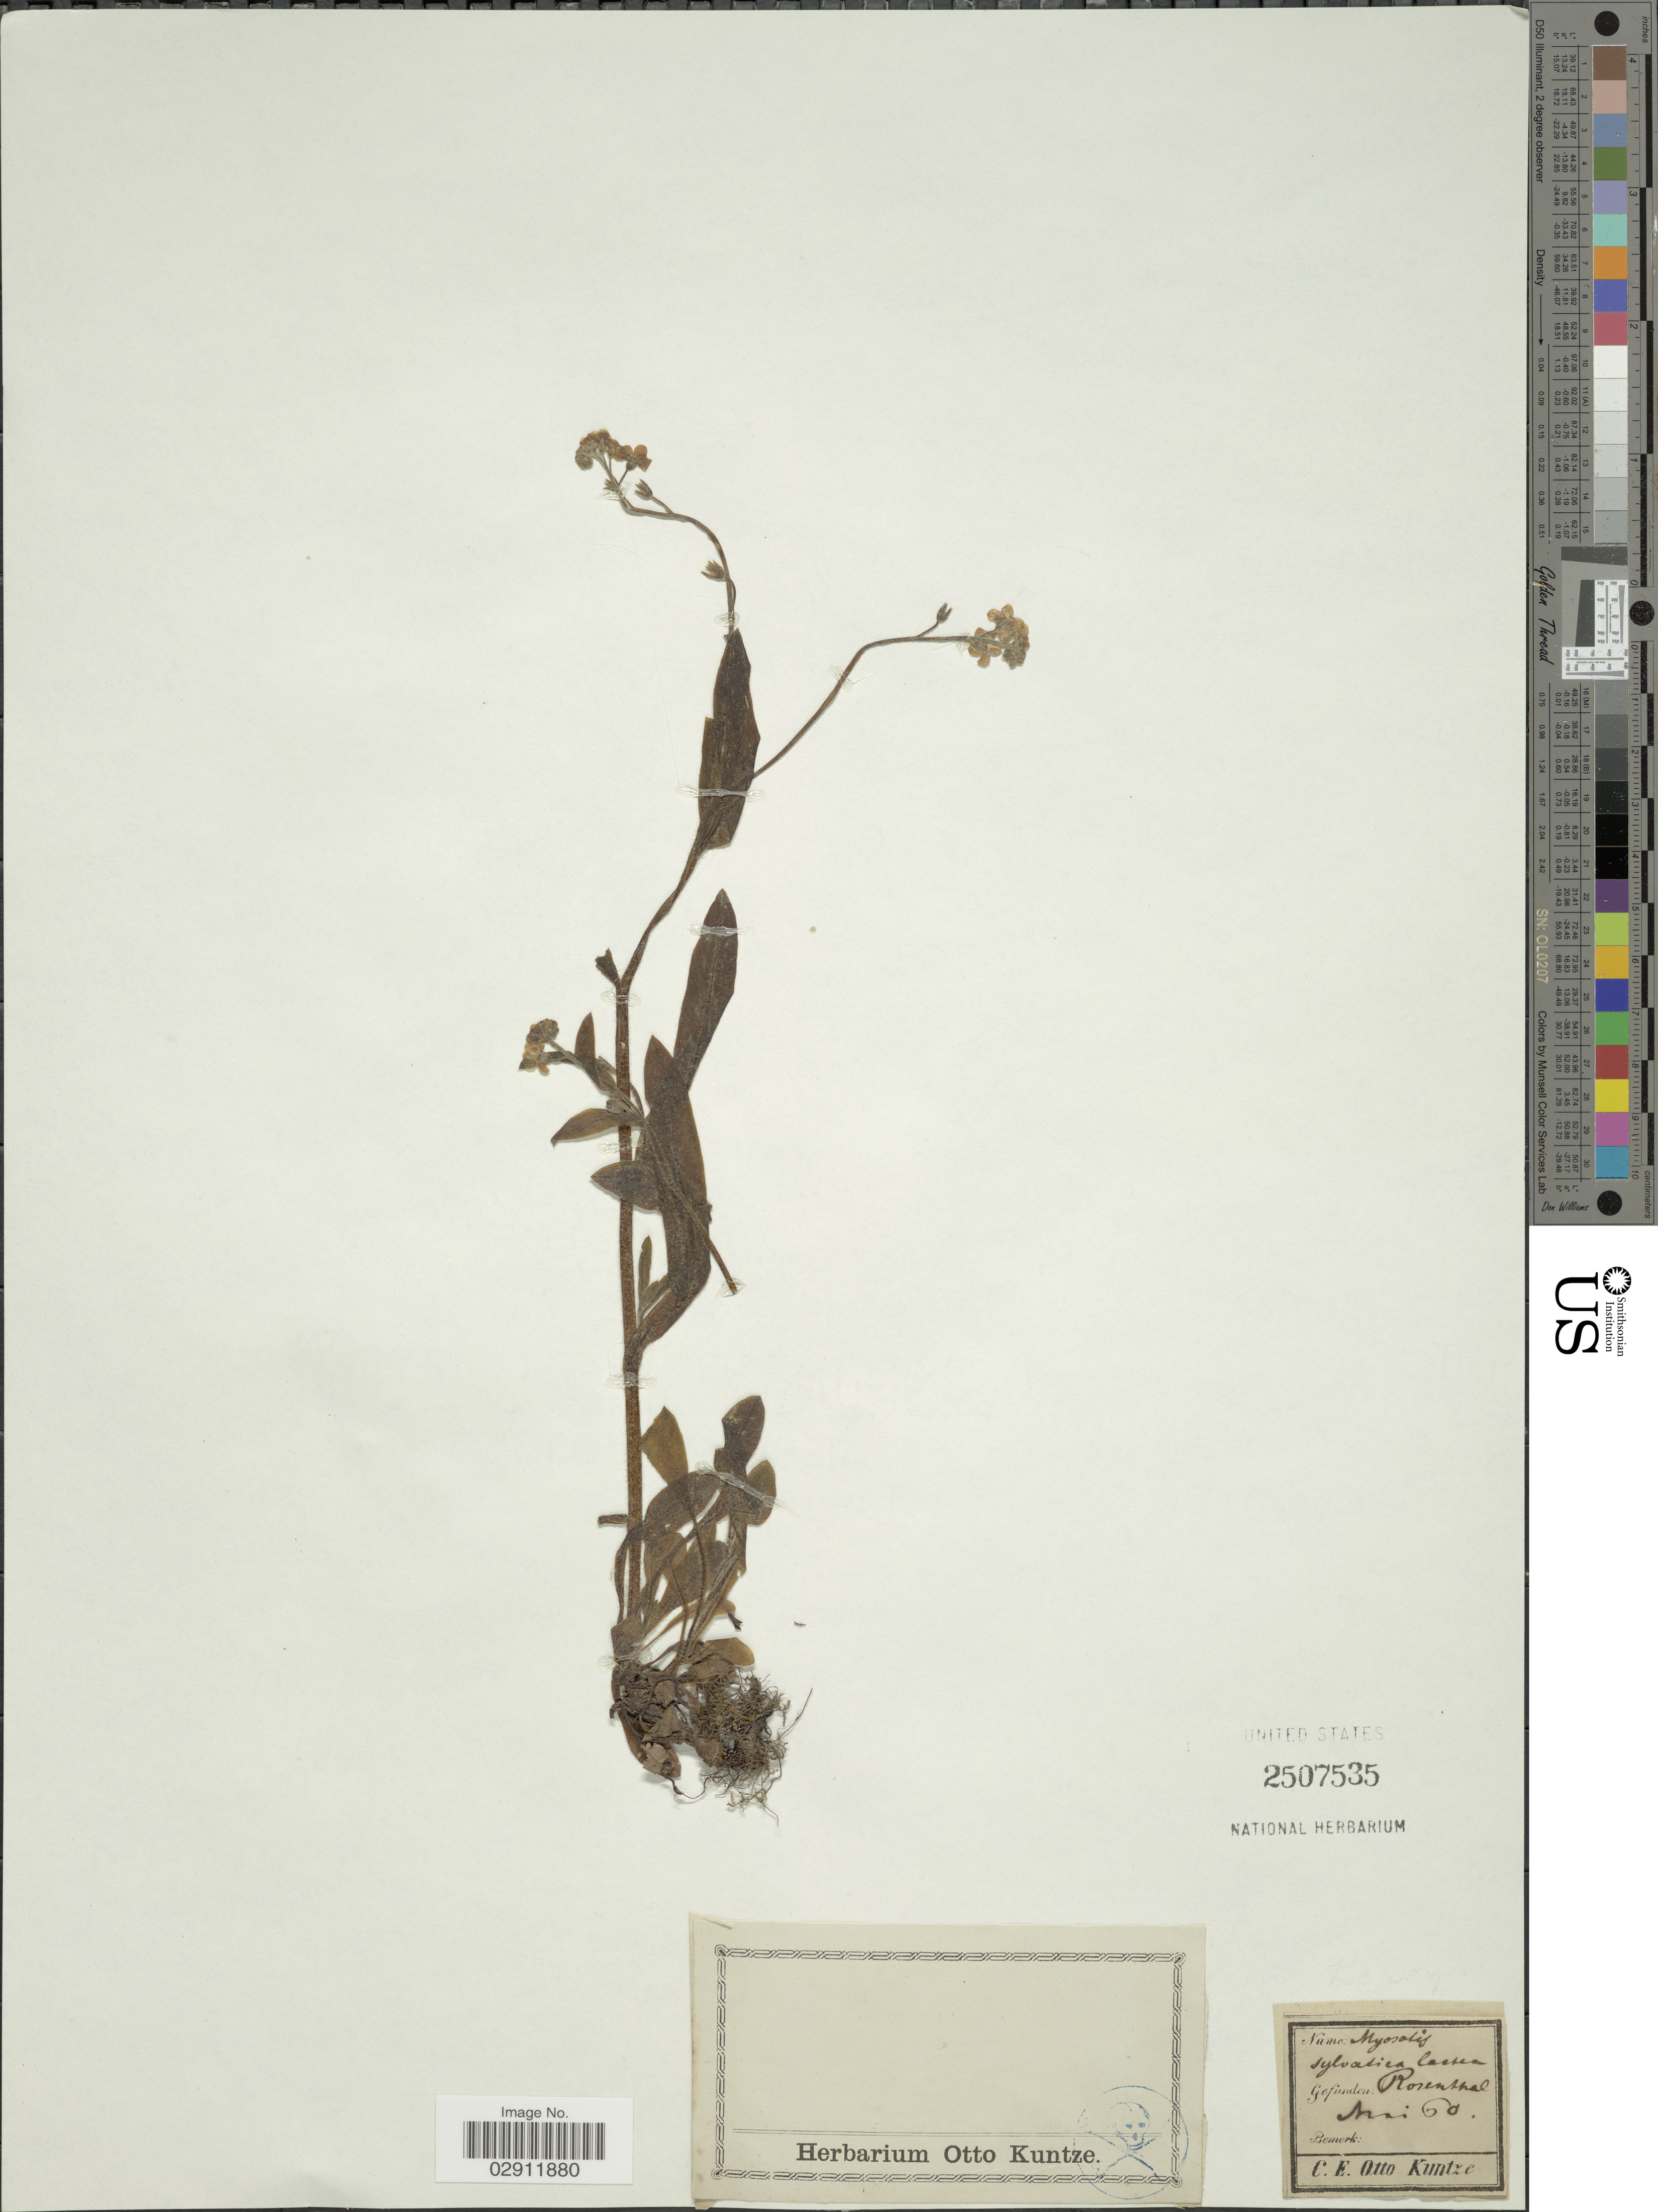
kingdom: Plantae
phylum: Tracheophyta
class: Magnoliopsida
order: Boraginales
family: Boraginaceae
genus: Myosotis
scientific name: Myosotis sylvatica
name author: Ehrh. ex Hoffm.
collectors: C.E.O. Kuntze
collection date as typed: Transcribed d/m/y: /5/60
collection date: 1860-05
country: Germany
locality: Rosenthal.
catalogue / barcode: US 2507535